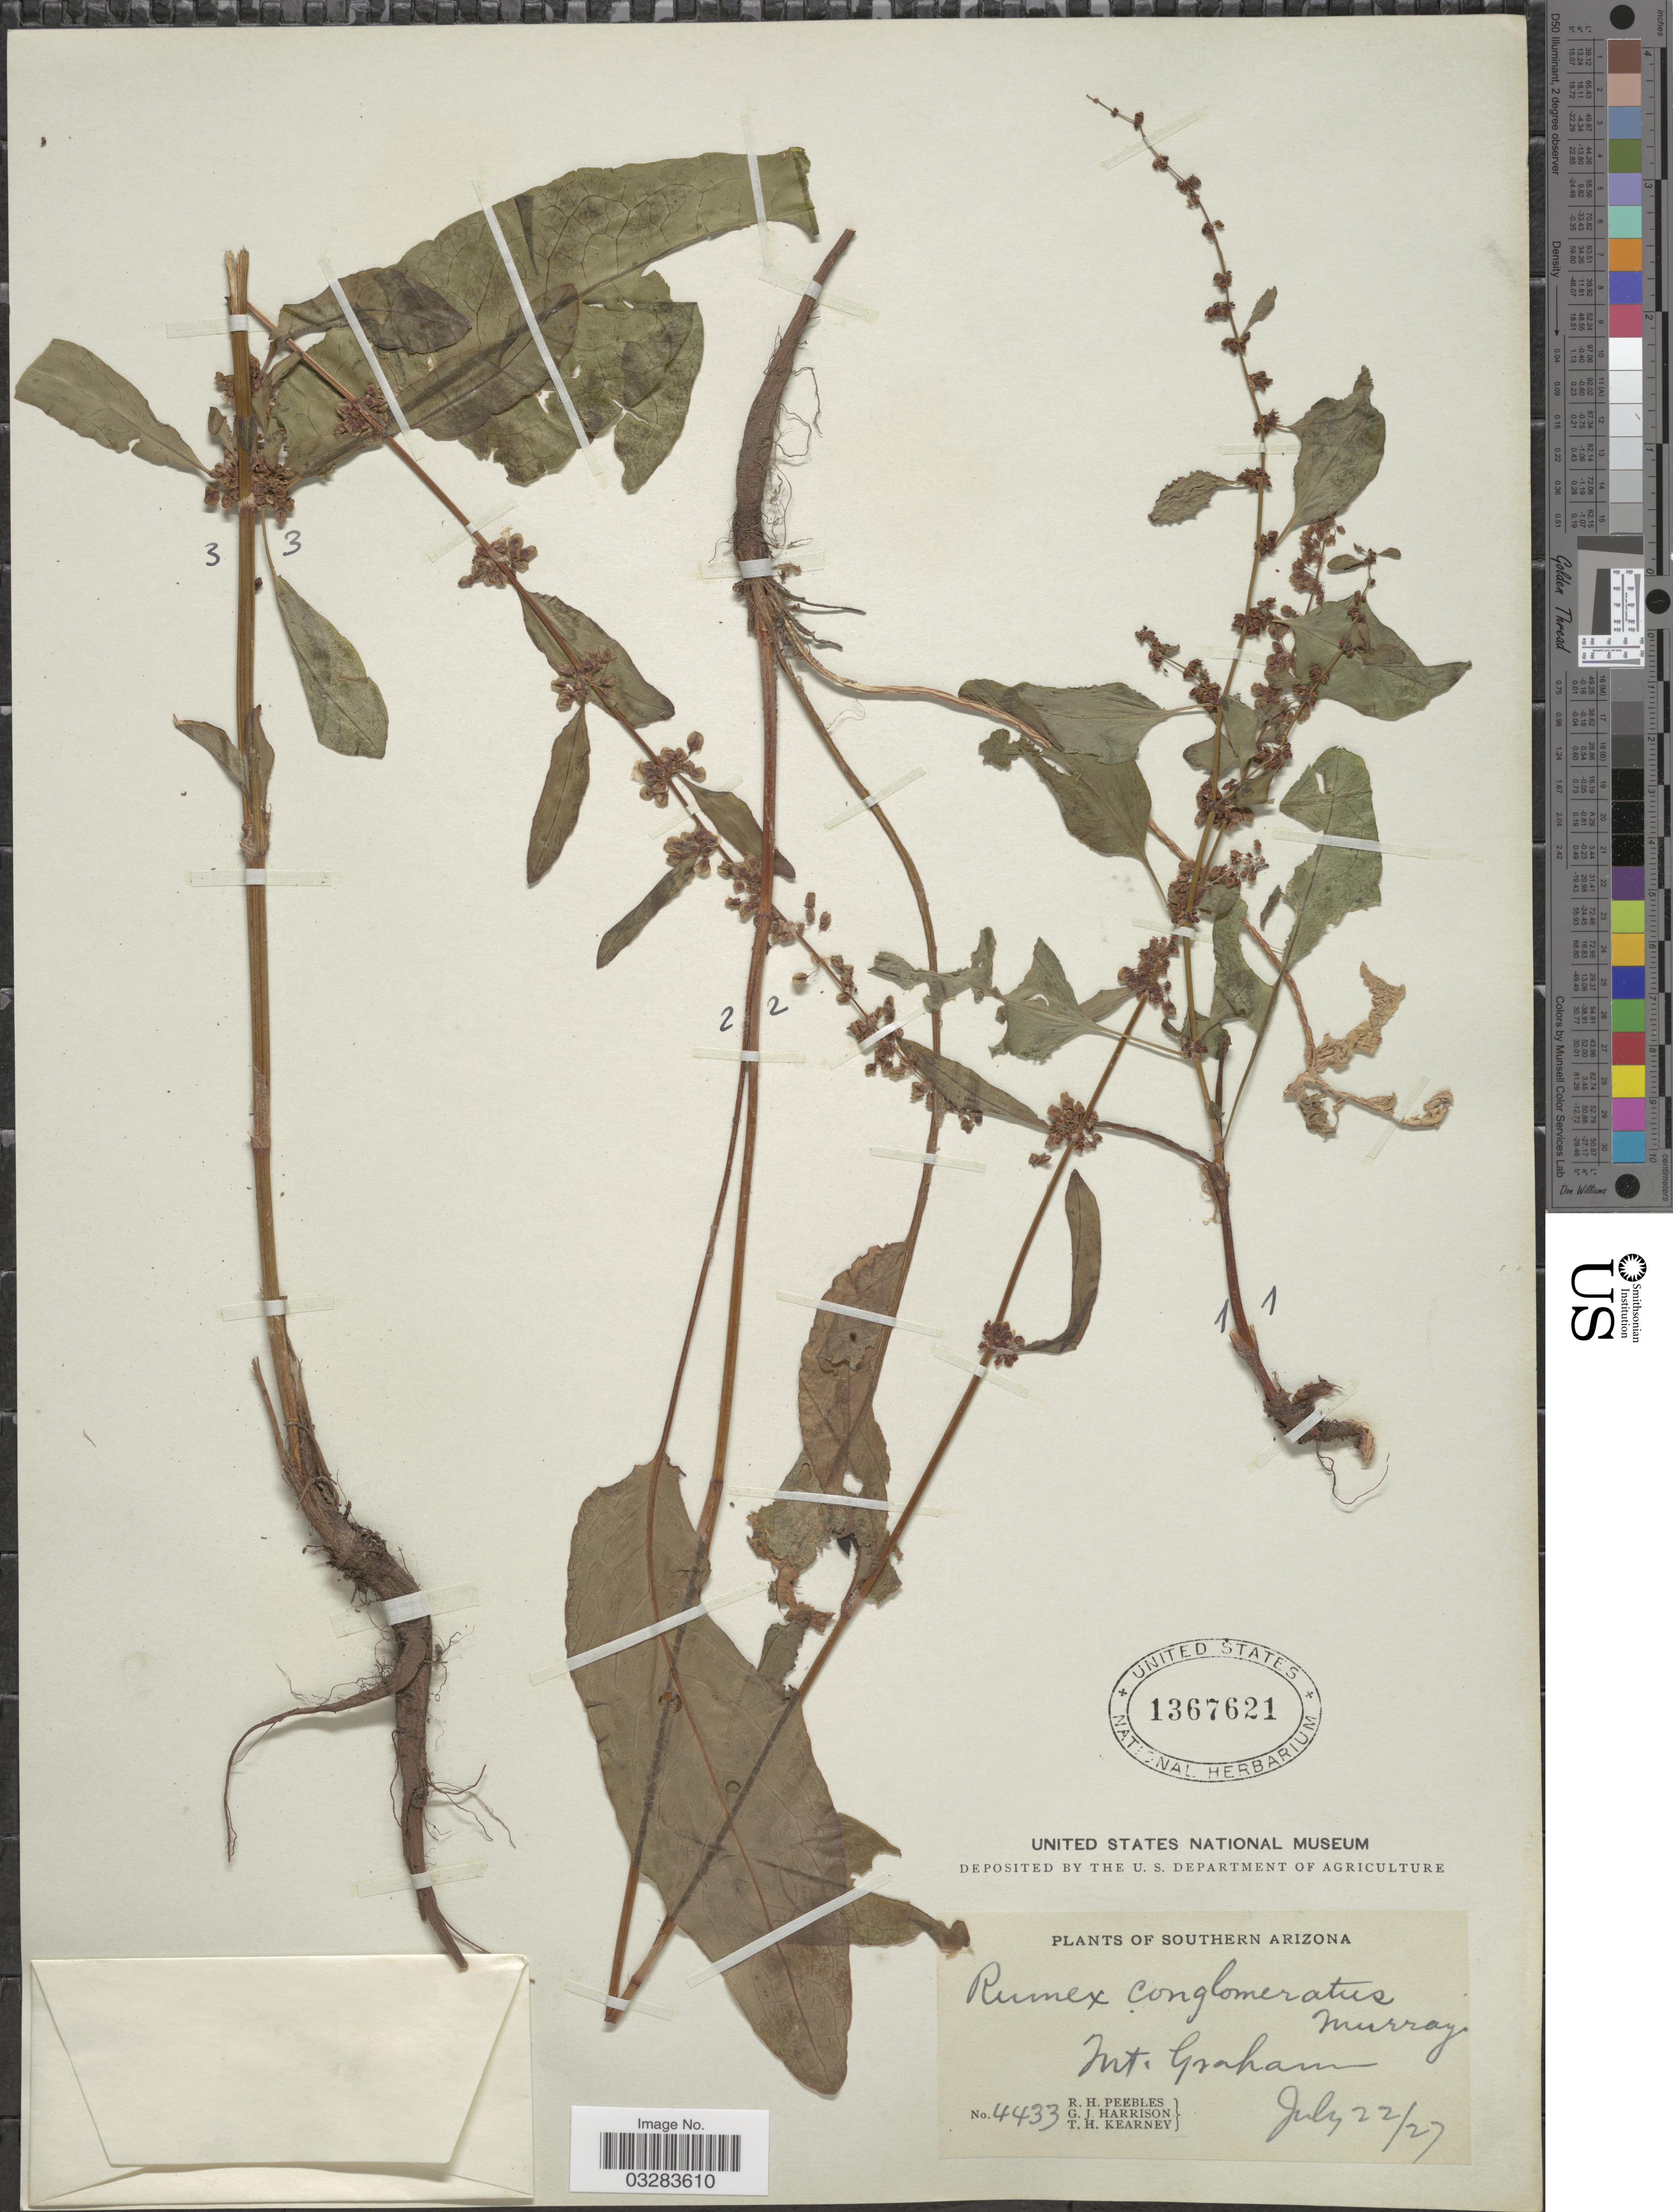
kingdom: Plantae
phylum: Tracheophyta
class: Magnoliopsida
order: Caryophyllales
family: Polygonaceae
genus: Rumex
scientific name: Rumex conglomeratus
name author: Murray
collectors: R. H. Peebles, G. J. Harrison & T. H. Kearney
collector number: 4433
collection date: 1927-07-22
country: United States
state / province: Arizona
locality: Southern Arizona. Mt. Graham.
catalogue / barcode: US 1367621